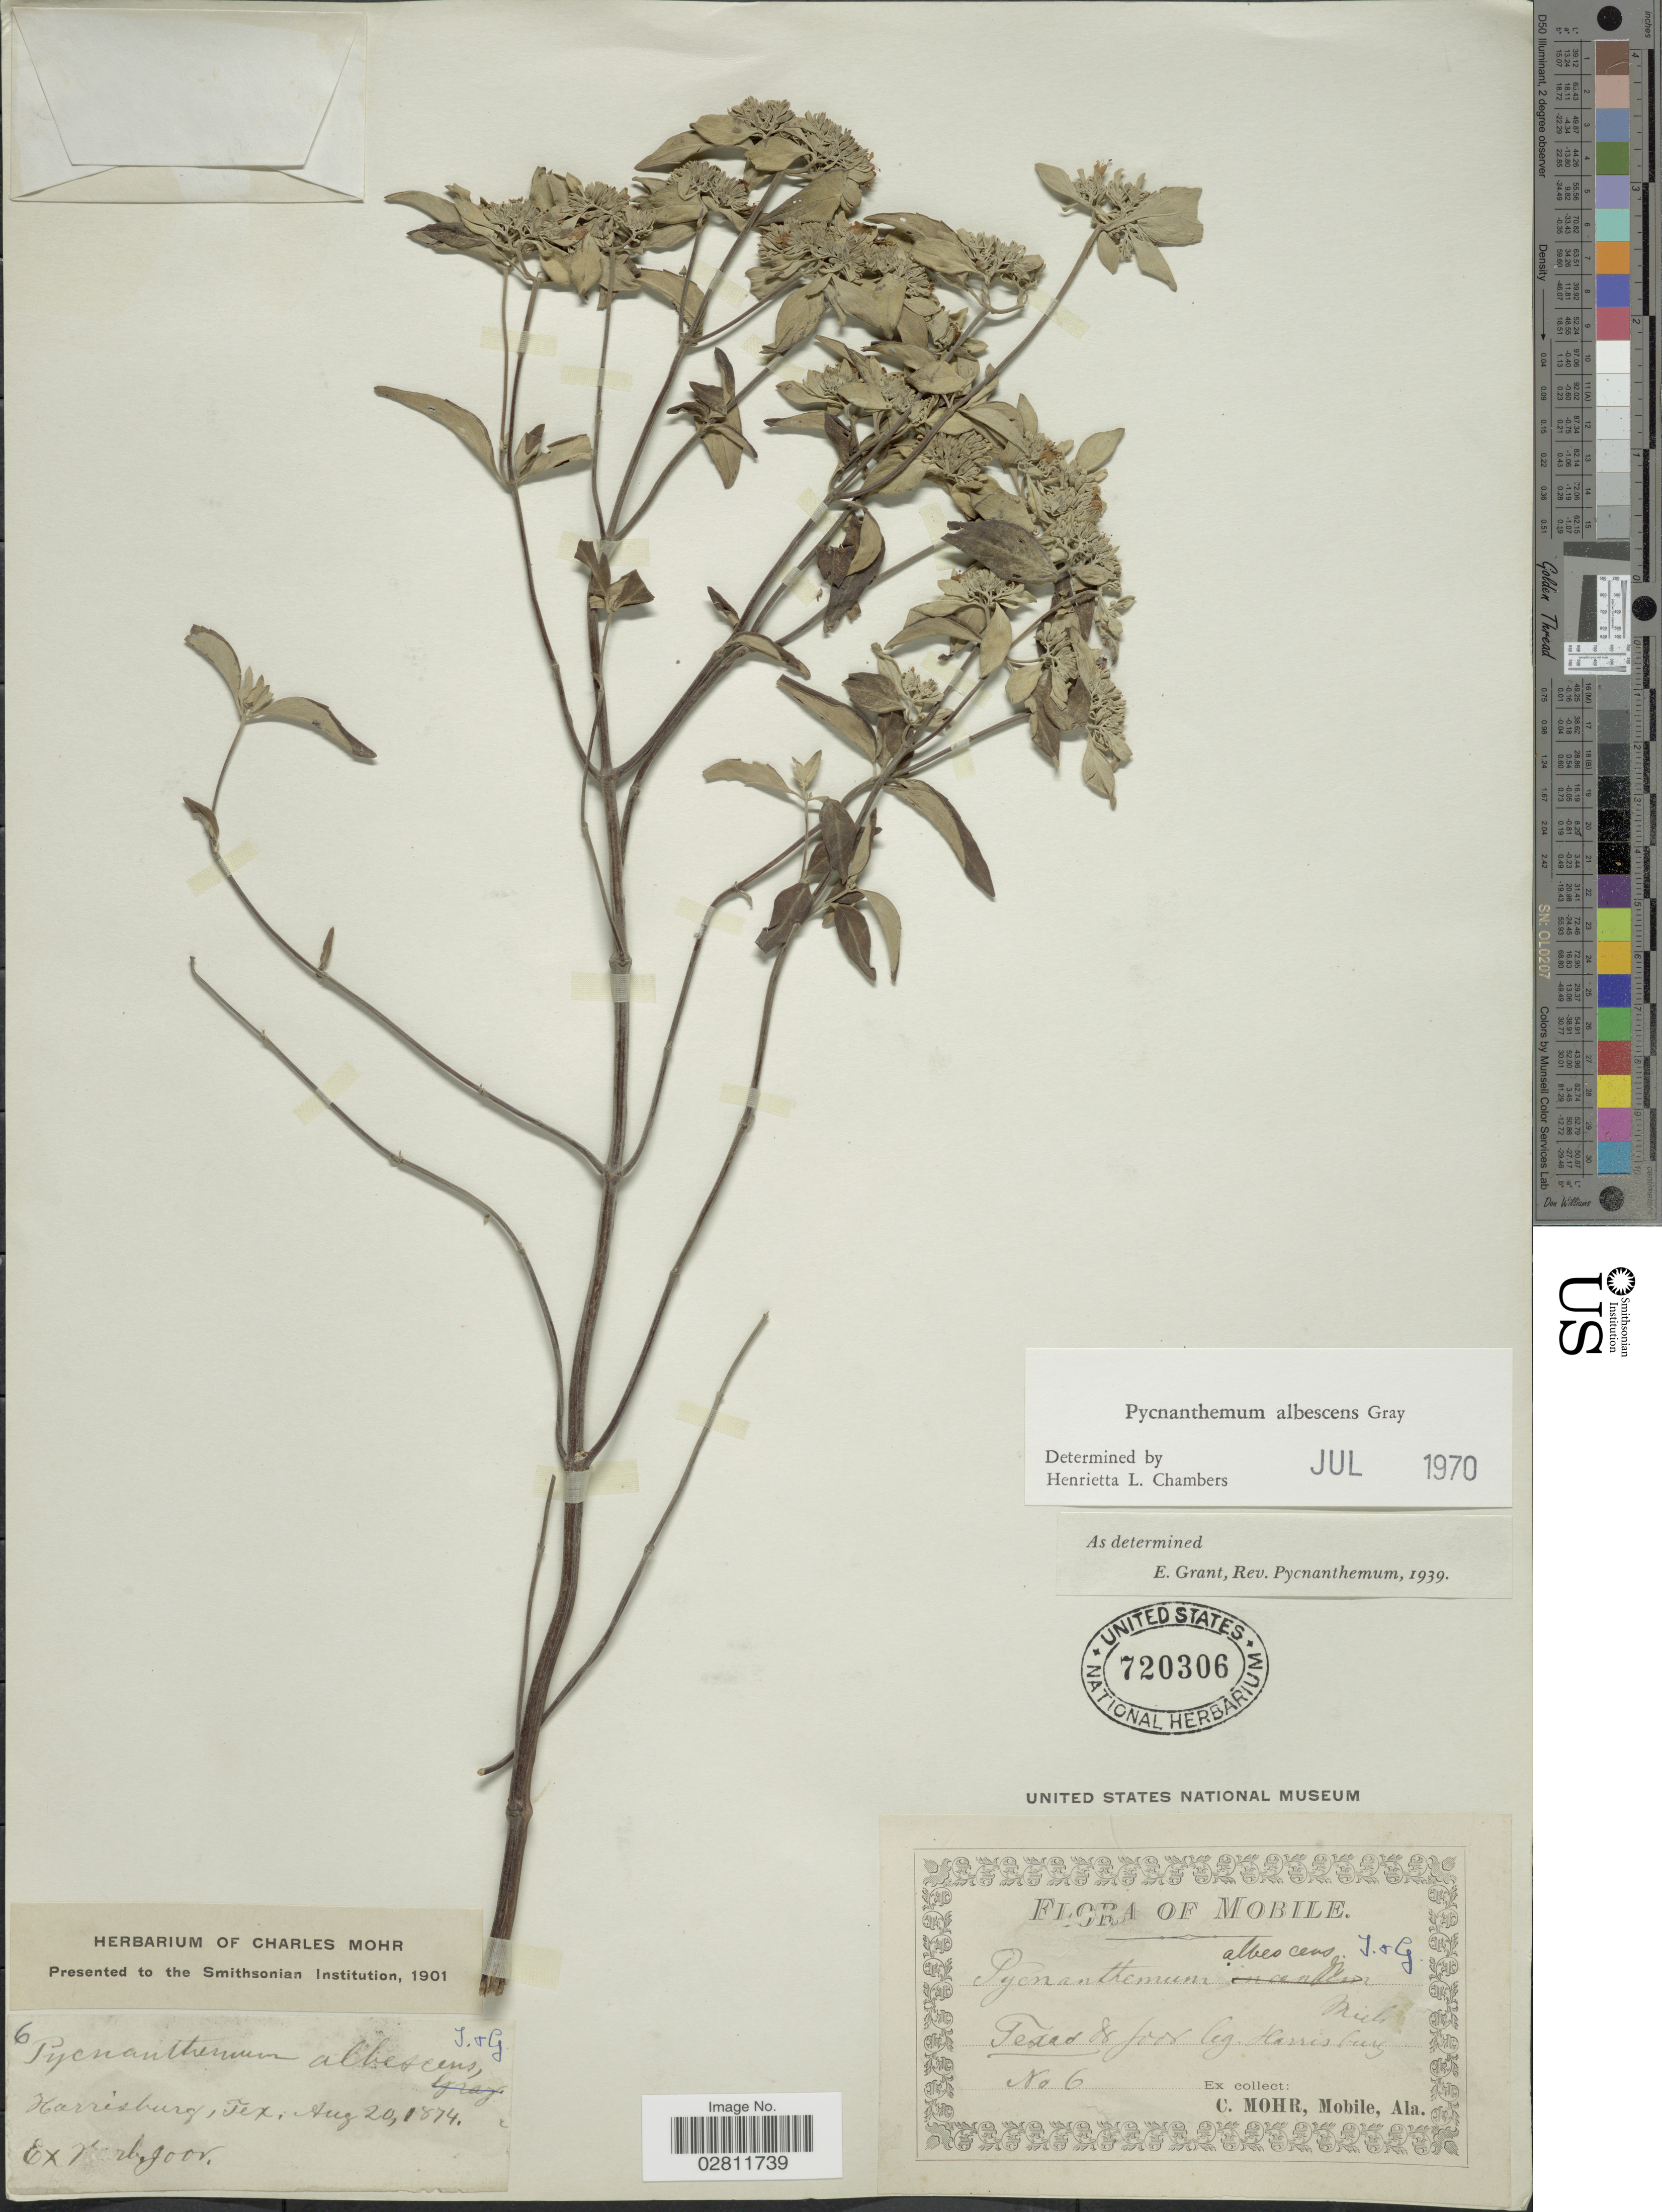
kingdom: Plantae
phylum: Tracheophyta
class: Magnoliopsida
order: Lamiales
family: Lamiaceae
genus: Pycnanthemum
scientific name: Pycnanthemum albescens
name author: Torr. & A. Gray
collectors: -. Joor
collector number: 6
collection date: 1874-08-20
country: United States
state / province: Texas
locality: Harrisburg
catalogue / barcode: US 720306